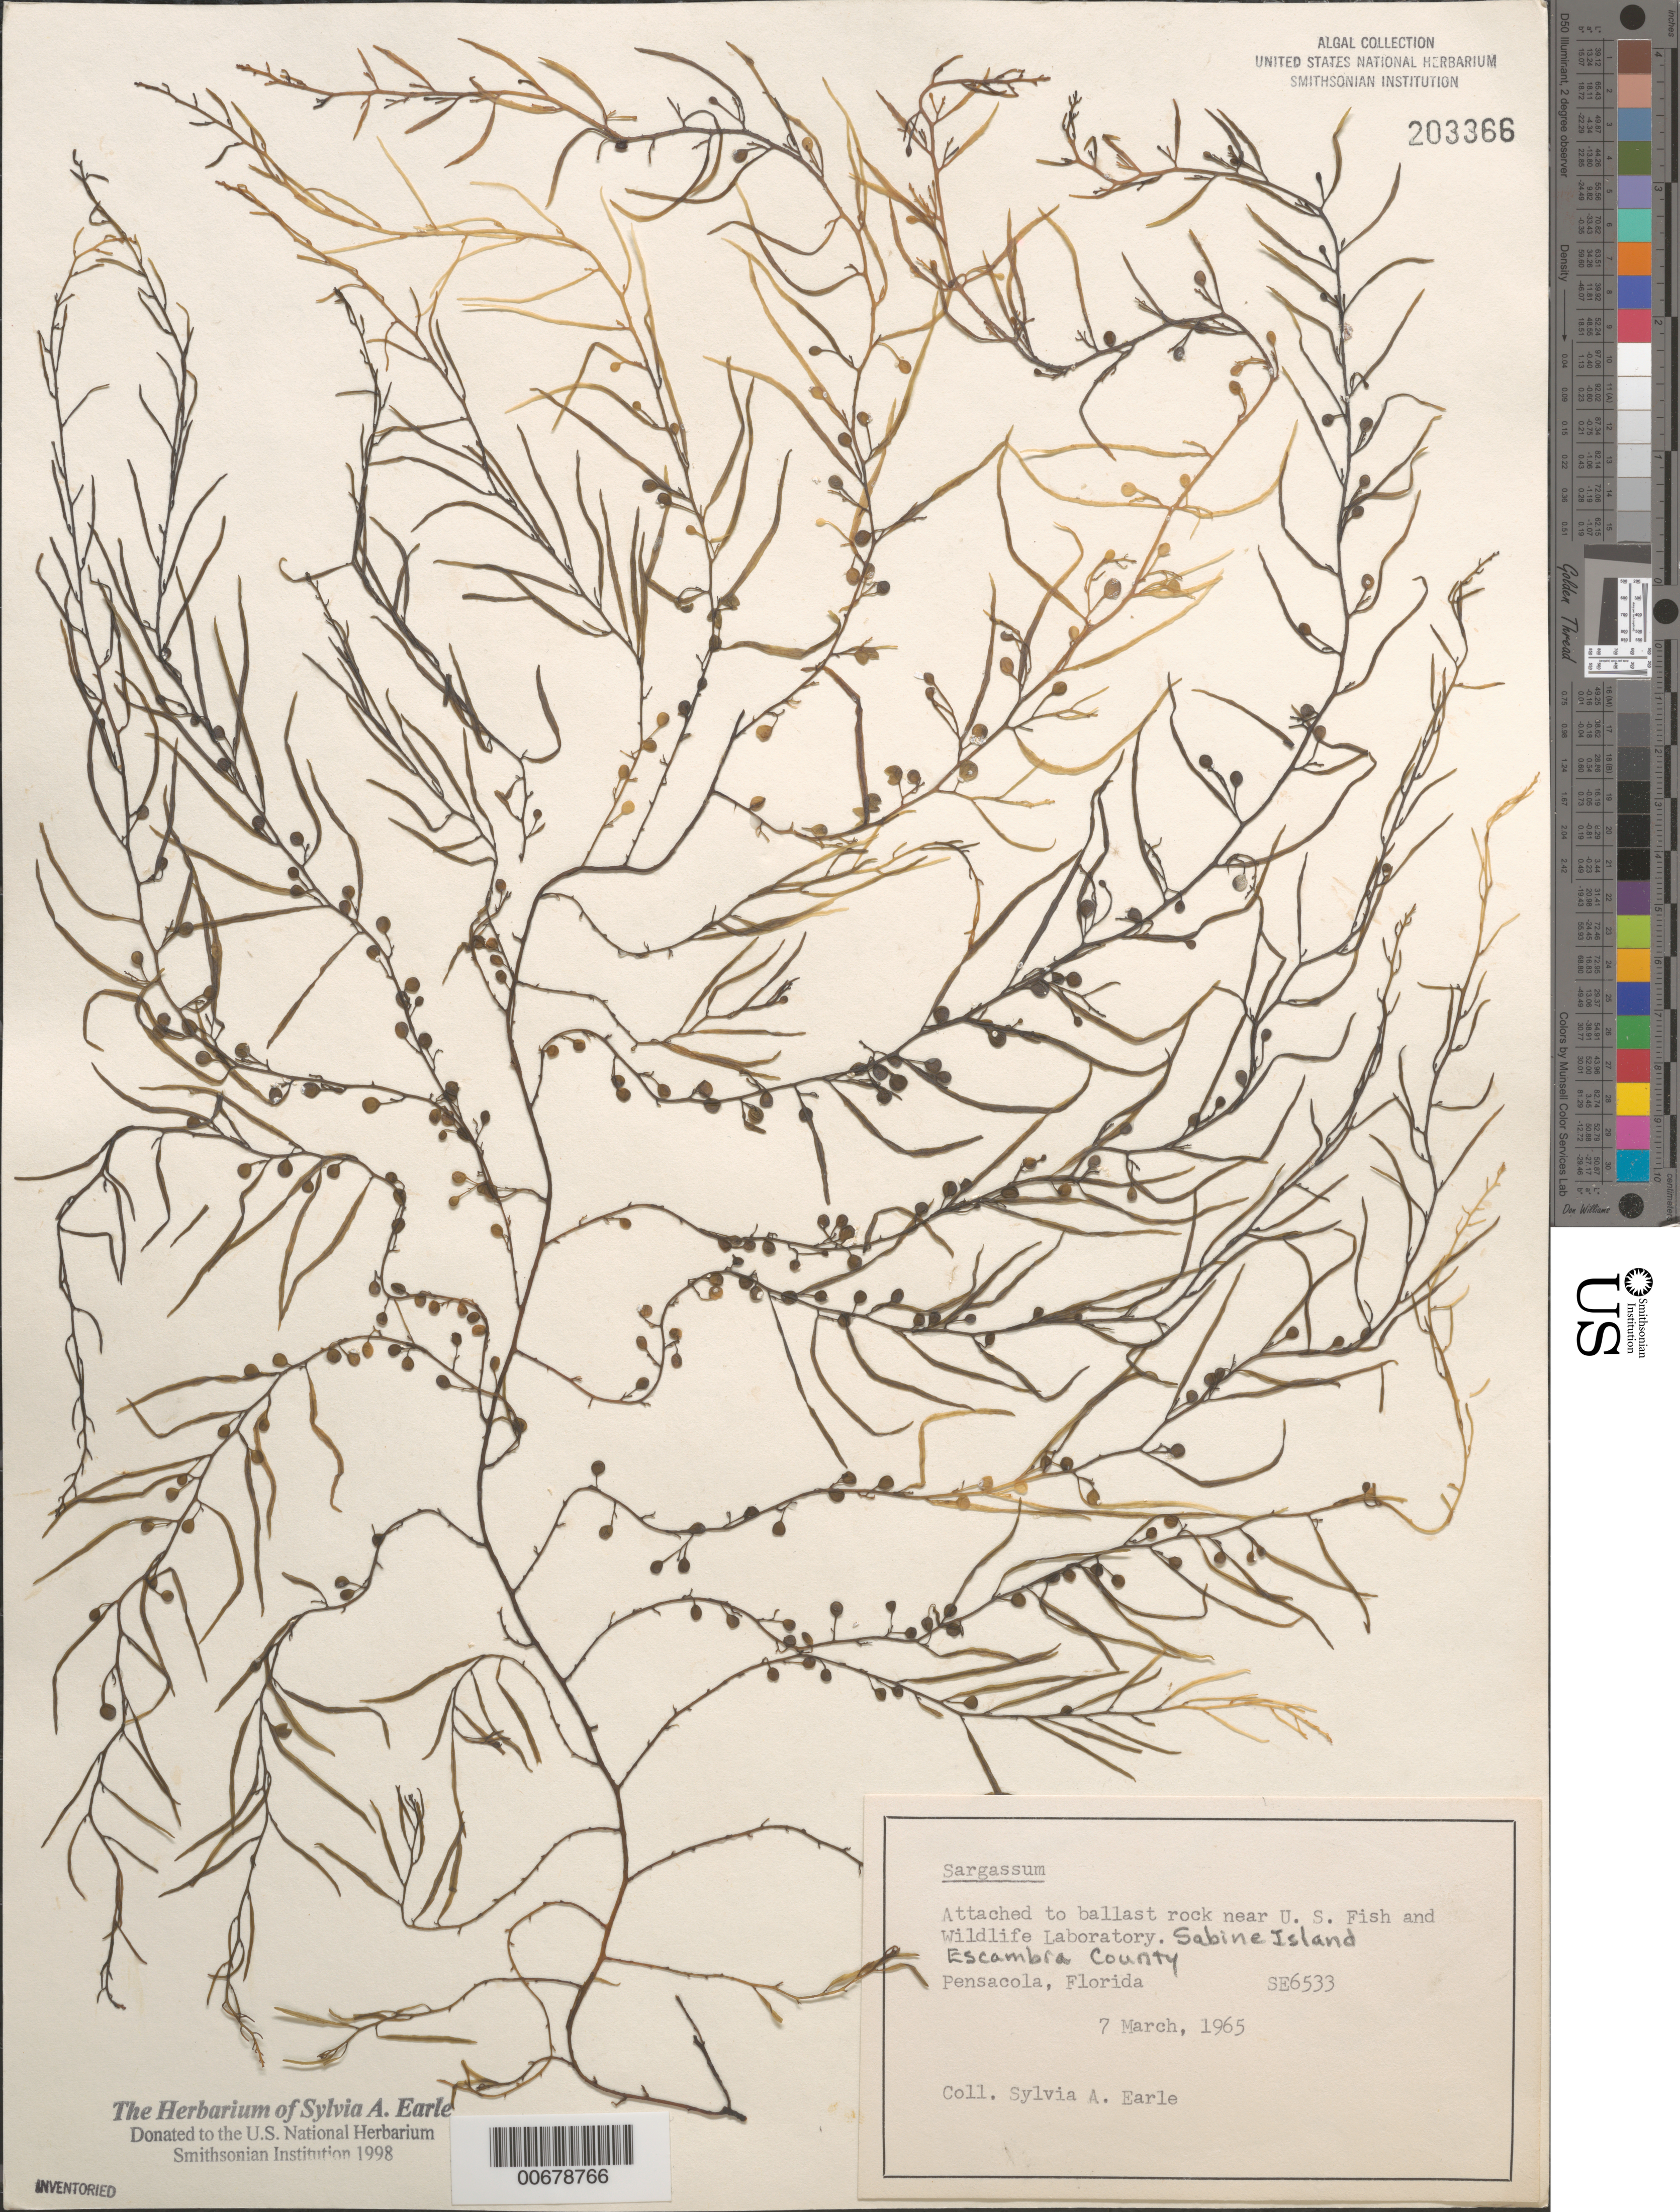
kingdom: Chromista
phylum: Ochrophyta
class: Phaeophyceae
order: Fucales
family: Sargassaceae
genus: Sargassum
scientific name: Sargassum sp.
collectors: S. A. Earle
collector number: SE 6533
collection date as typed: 07 Mar 1965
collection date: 1965-03-07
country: United States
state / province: Florida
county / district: Escambia County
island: Sabine Island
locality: Pensacola, ballast rocks around Sabine Island, near Fish and Wildlife Laboratory, Gulf Breeze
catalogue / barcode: US 203366